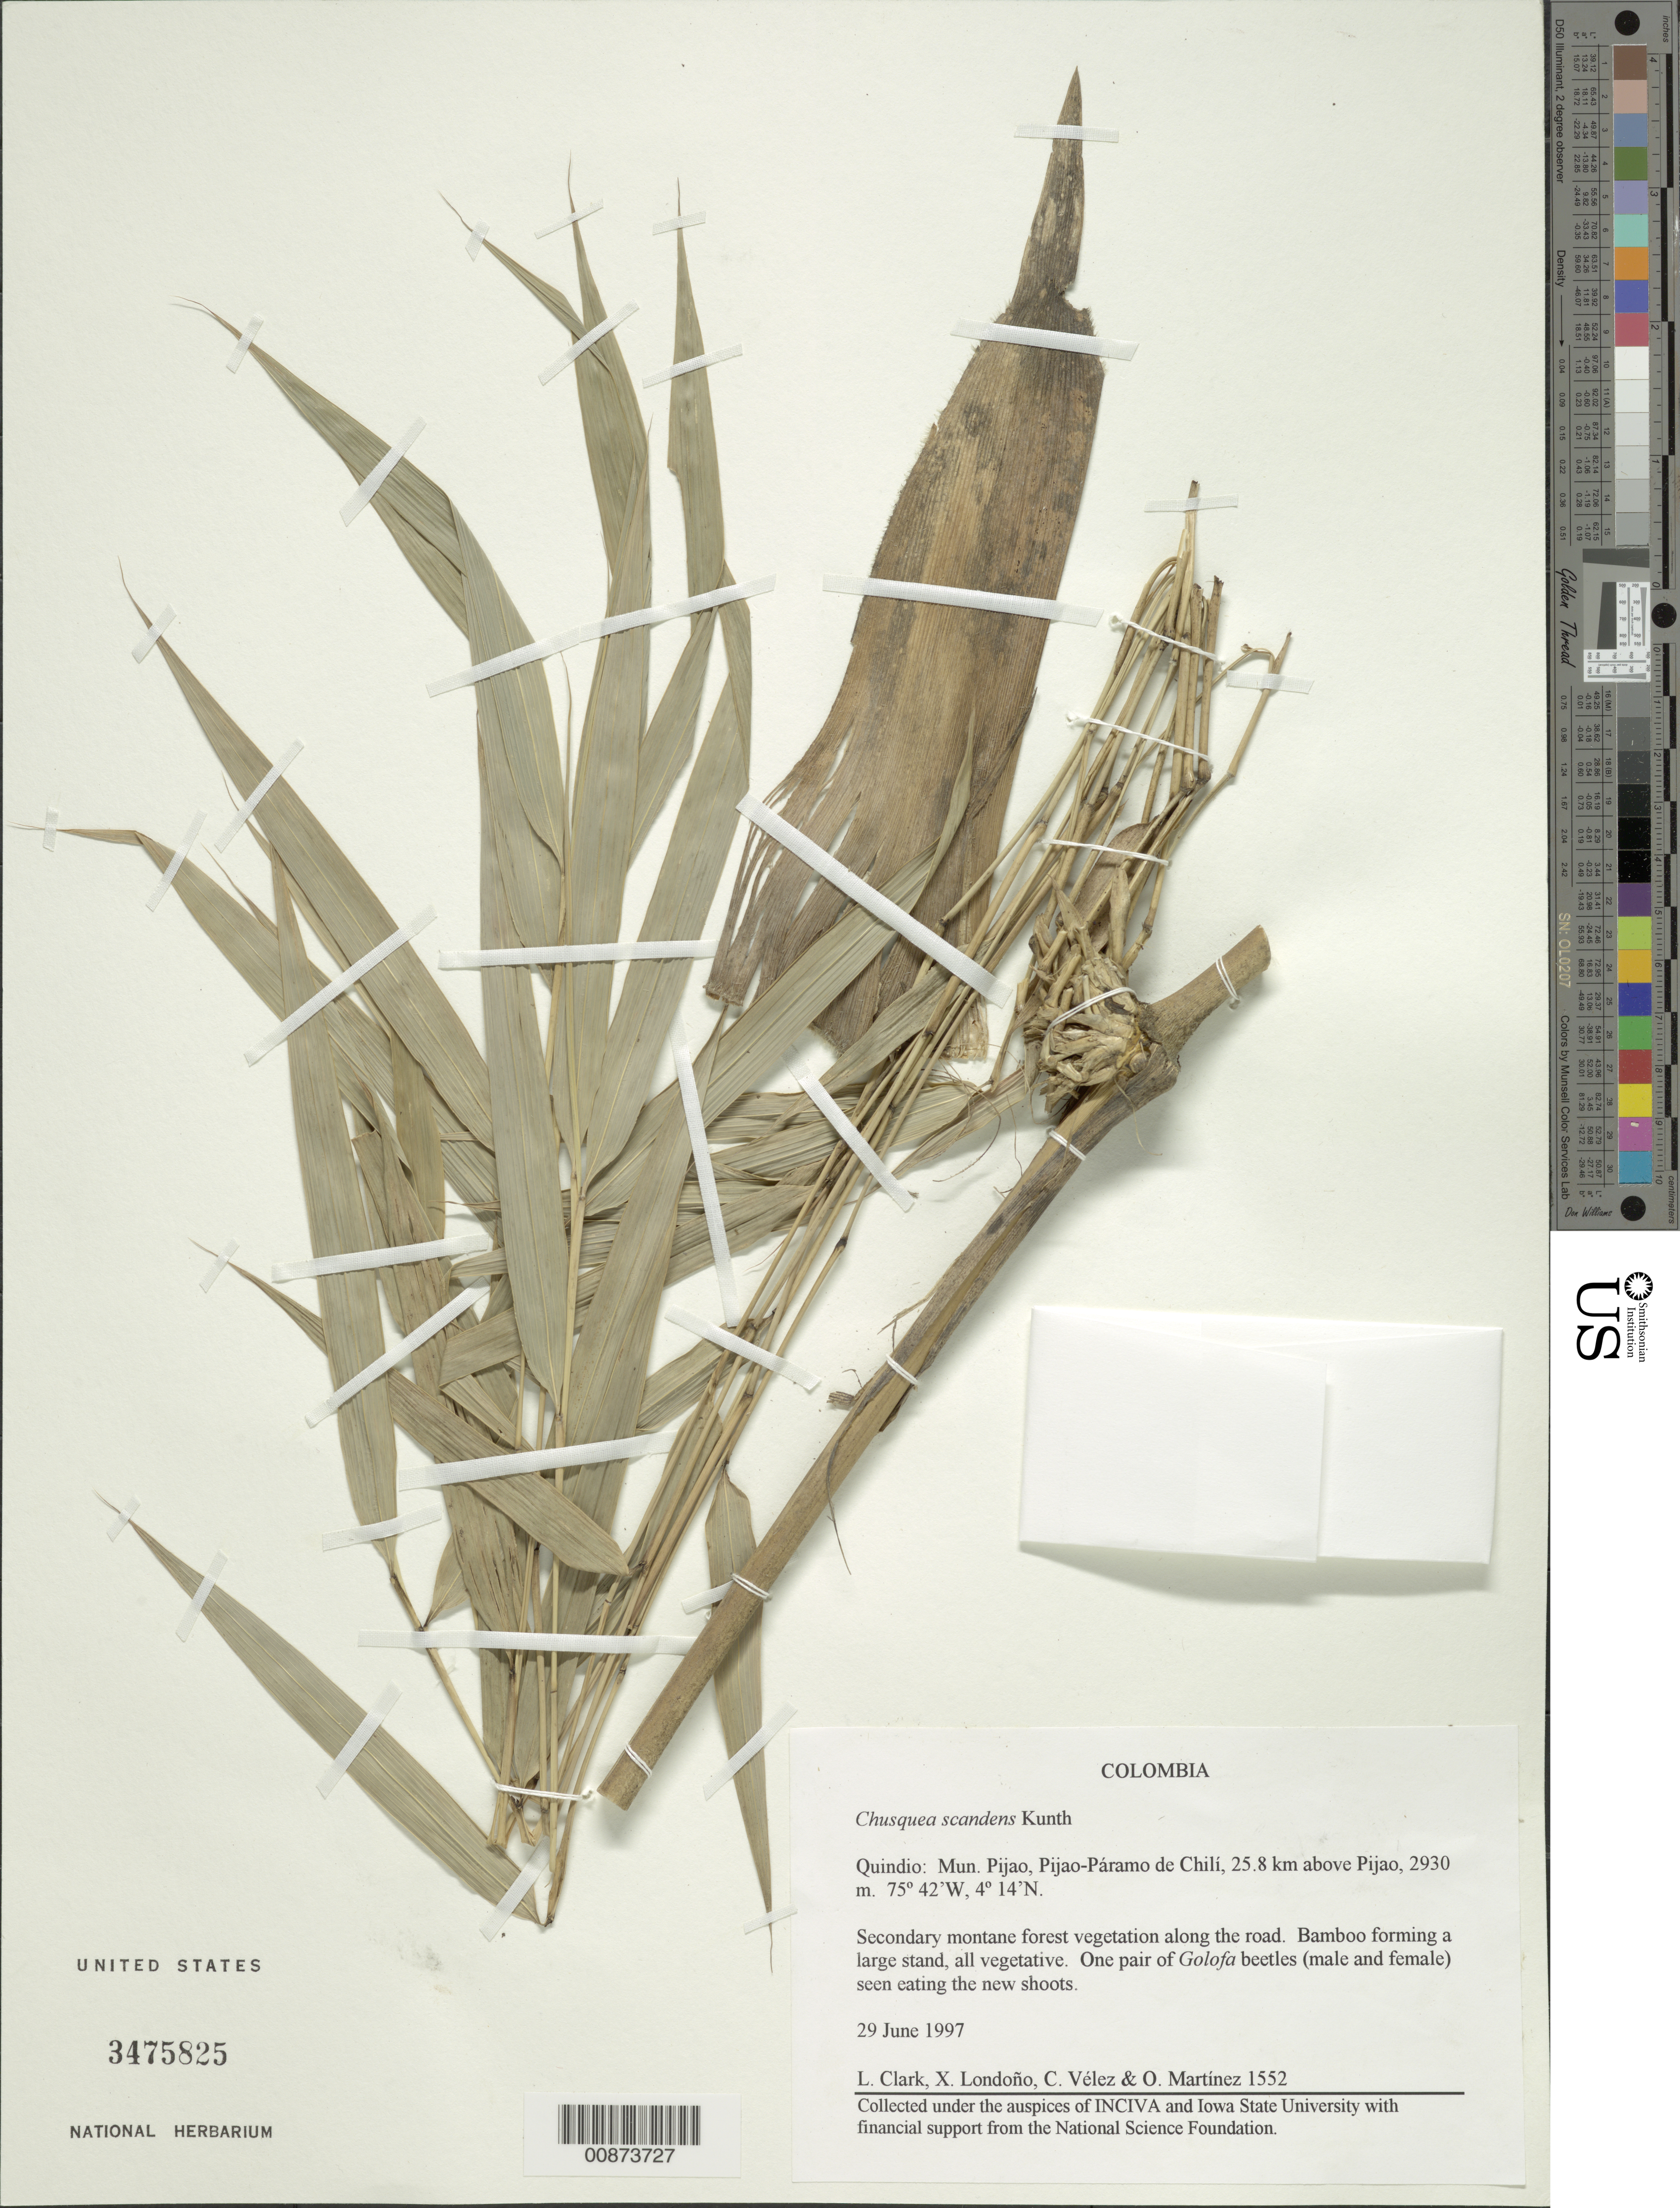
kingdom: Plantae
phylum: Tracheophyta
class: Liliopsida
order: Poales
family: Poaceae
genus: Chusquea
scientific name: Chusquea scandens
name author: Kunth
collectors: L. G. Clark, X. Londoño, C. Velez & O. Martínez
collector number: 1552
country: Colombia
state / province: Quindío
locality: Pijao, Pijao-Paramo de Chili, above Pijao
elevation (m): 2930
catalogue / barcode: US 3475825